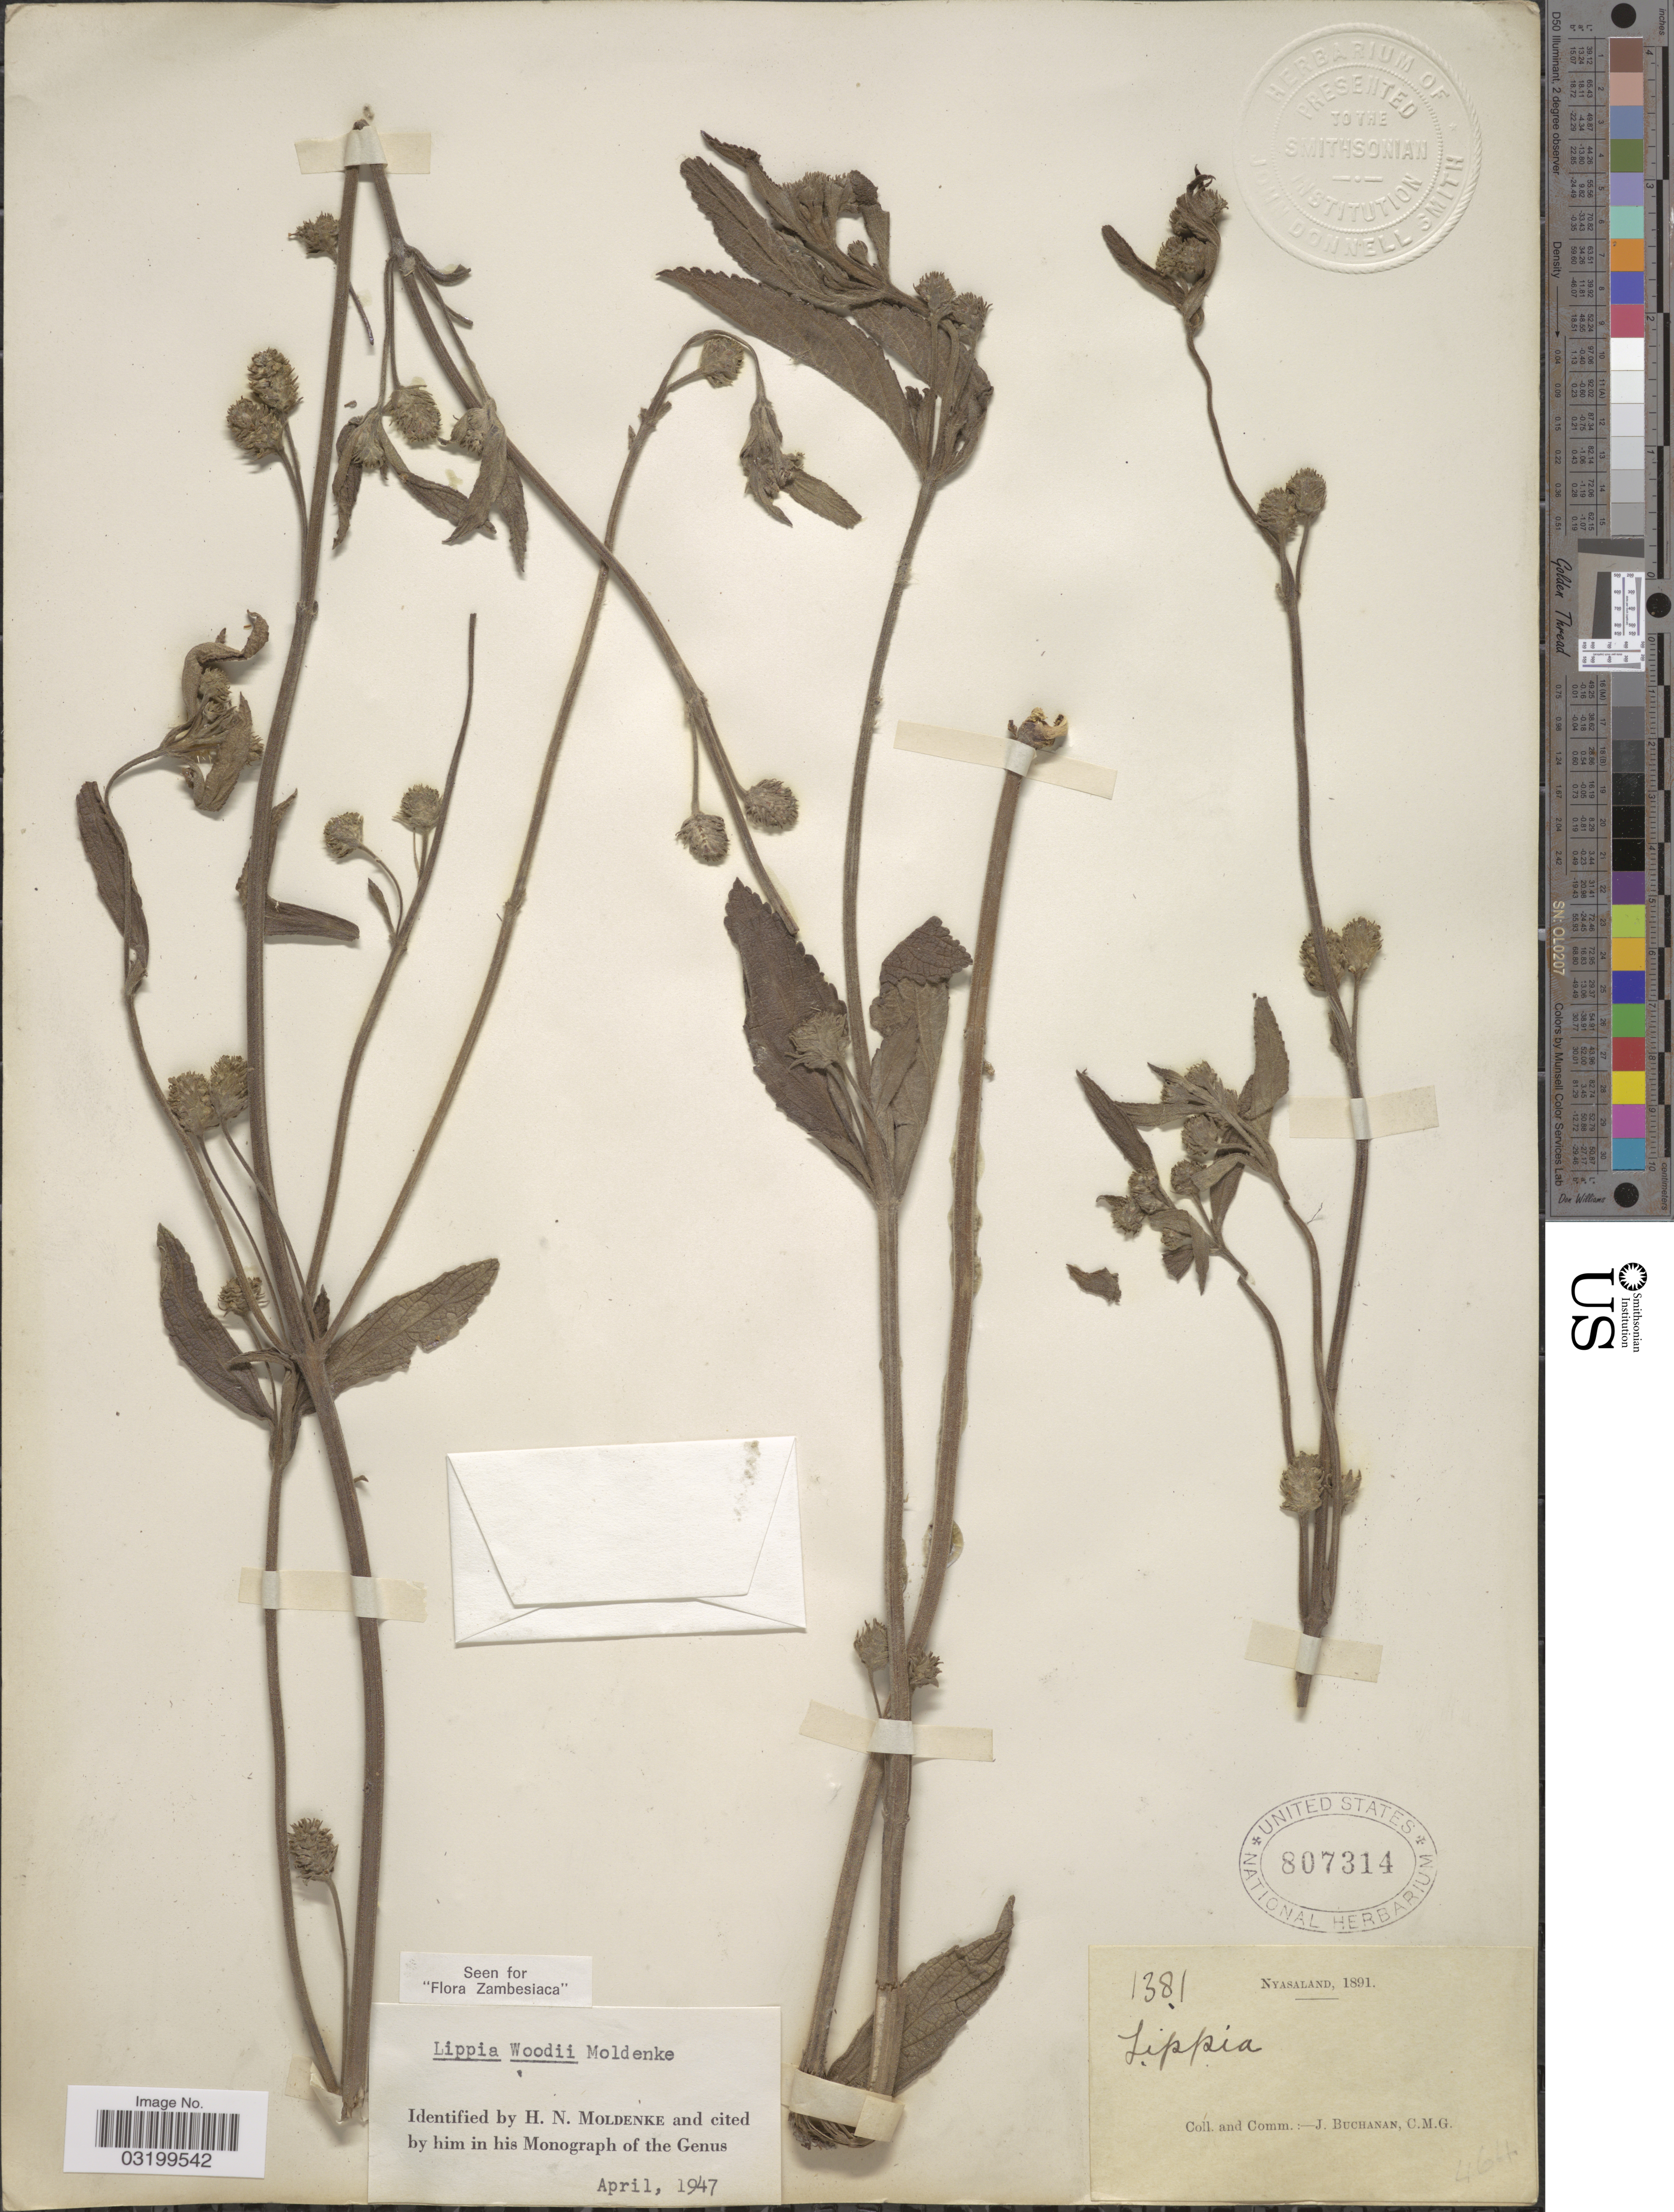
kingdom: Plantae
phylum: Tracheophyta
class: Magnoliopsida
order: Lamiales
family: Verbenaceae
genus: Lippia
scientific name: Lippia woodii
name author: Moldenke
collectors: J. Buchanan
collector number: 1381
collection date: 1891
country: Malawi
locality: Nyasaland.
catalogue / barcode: US 807314